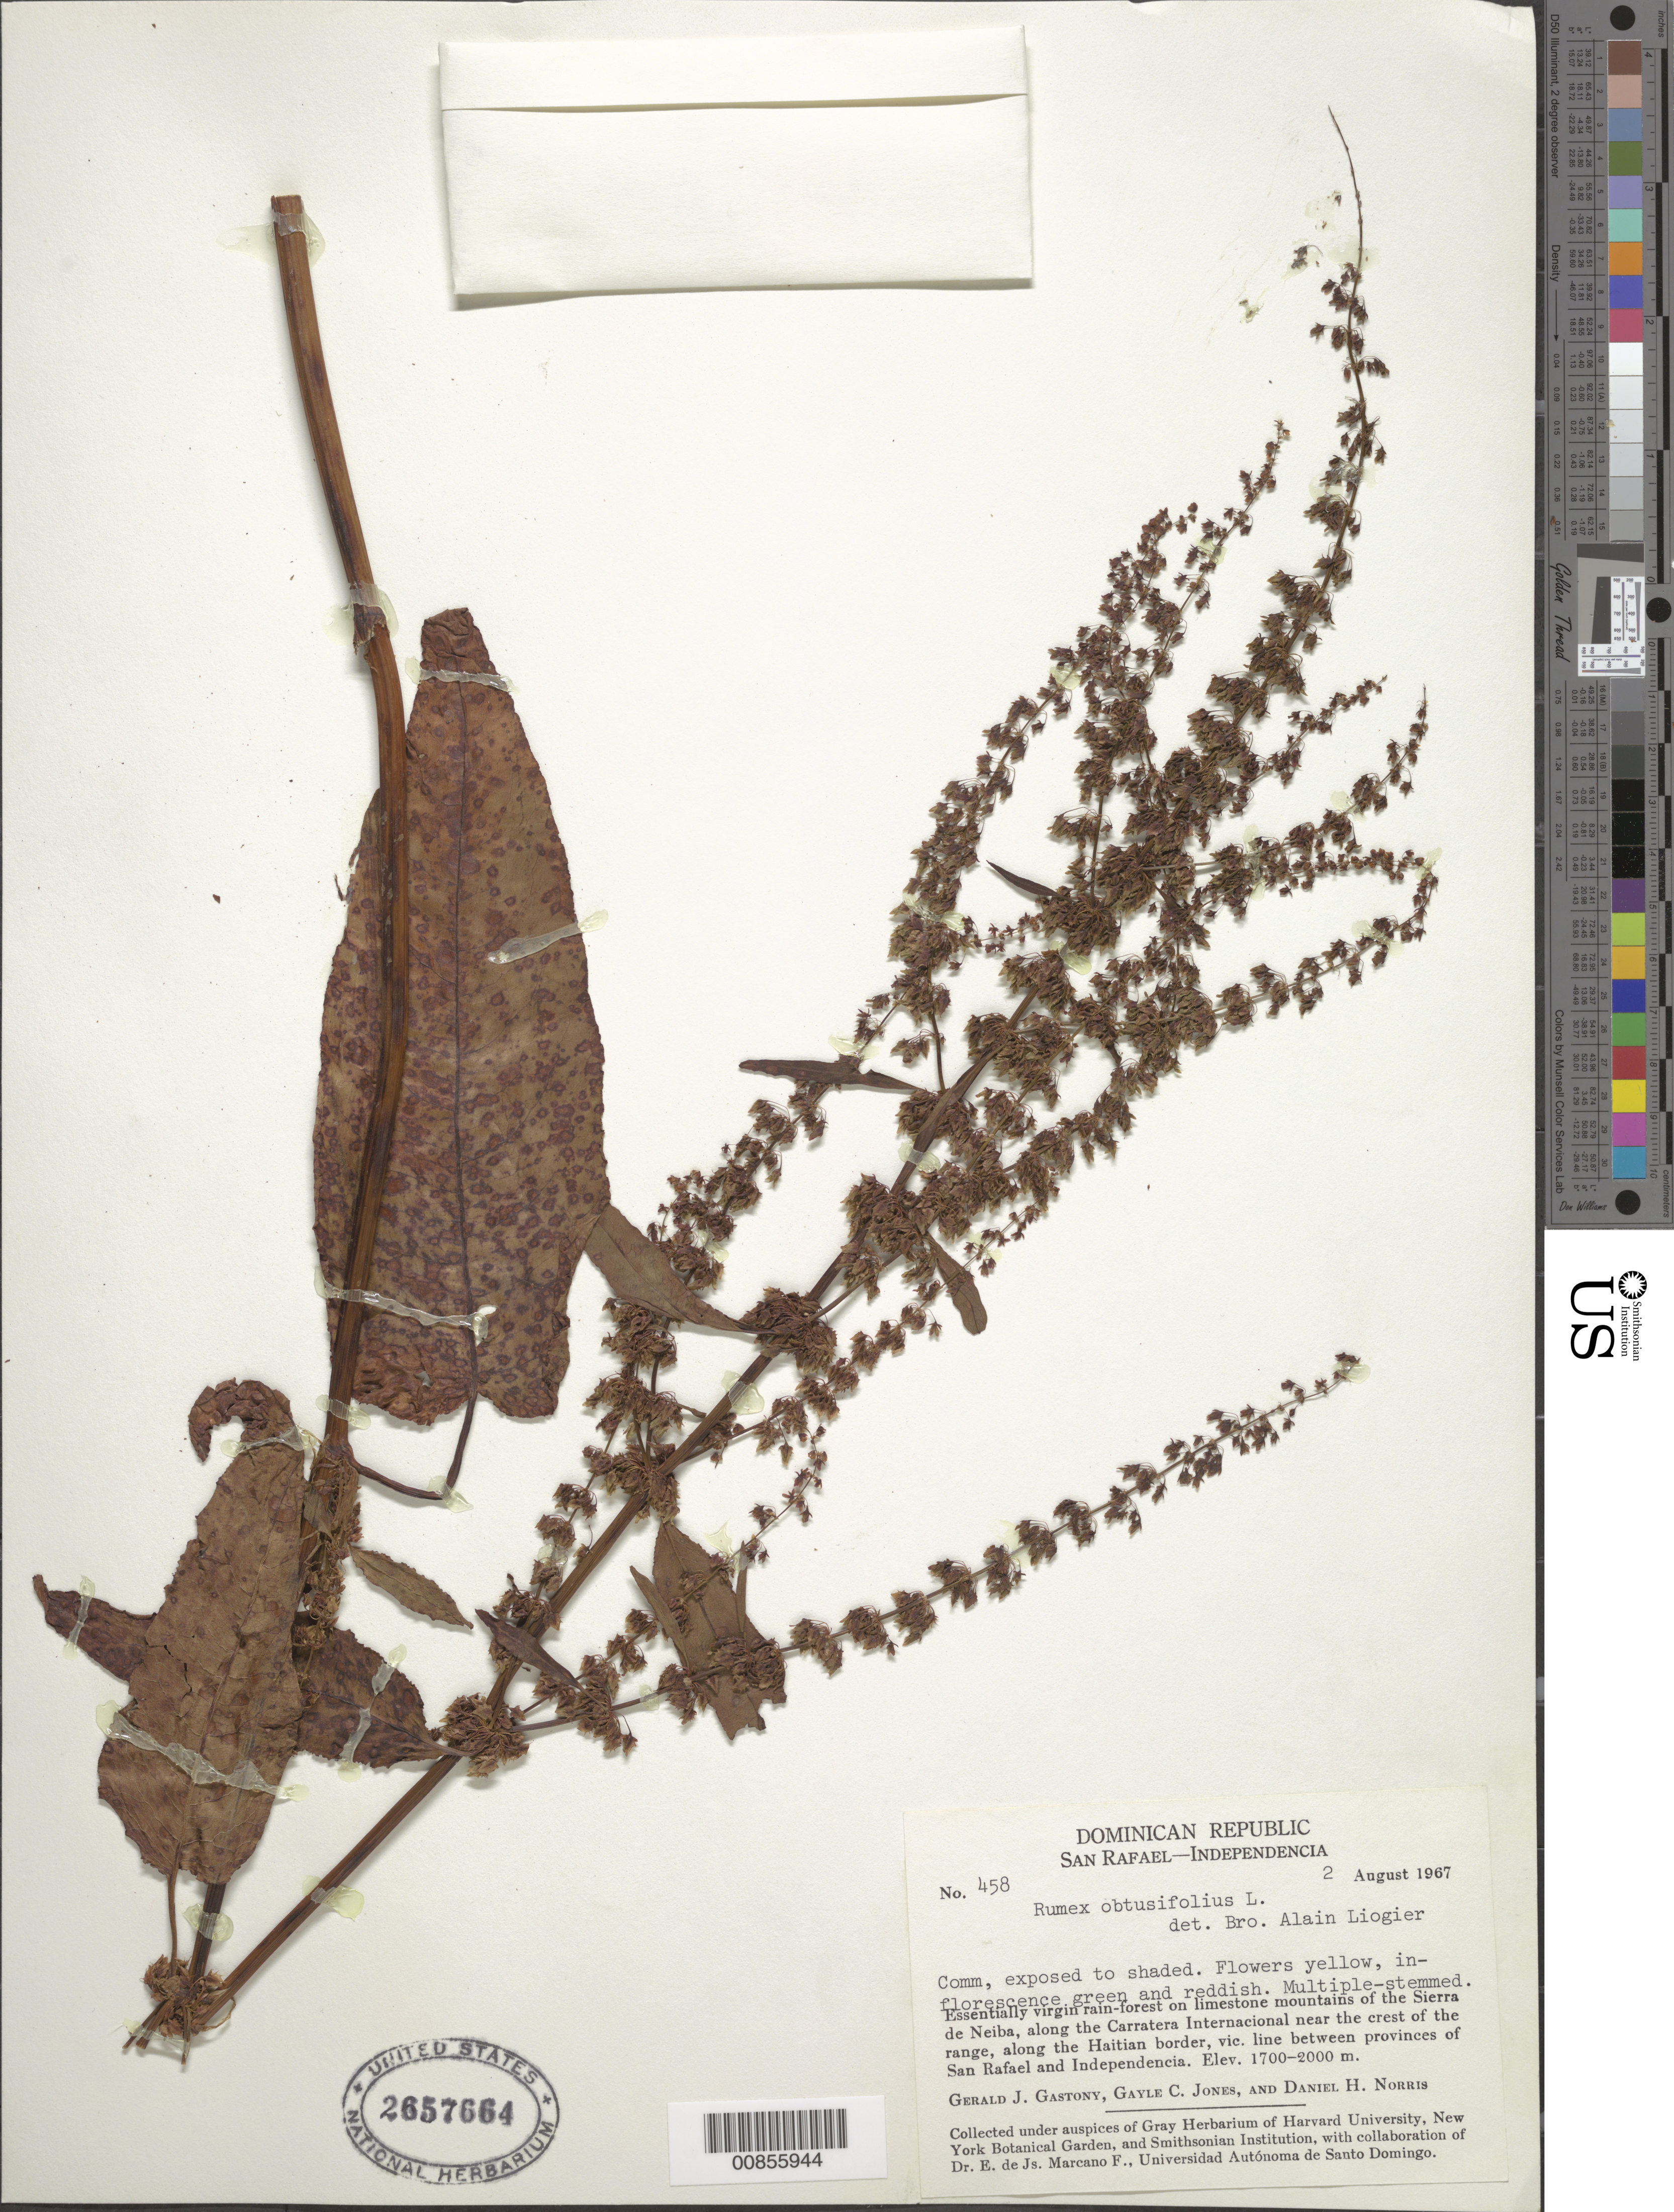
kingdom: Plantae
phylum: Tracheophyta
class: Magnoliopsida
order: Caryophyllales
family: Polygonaceae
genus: Rumex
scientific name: Rumex obtusifolius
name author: L.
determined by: Liogier, Alain H.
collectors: G. Gastony, G. C. Jones & D. H. Norris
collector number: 458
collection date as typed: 02 Aug 1967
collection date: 1967-08-02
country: Dominican Republic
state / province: Elías Piña / Independencia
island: Hispaniola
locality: Sierra de Neiba, along the Carretera Internacional near the crest of the range, along Haitian border, vic. line between provinces of San Rafael (obsolete) and Independencia.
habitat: Exposed to shaded. Essentially virgin rain-forest on limestone mountains.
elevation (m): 1700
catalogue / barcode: US 2657664